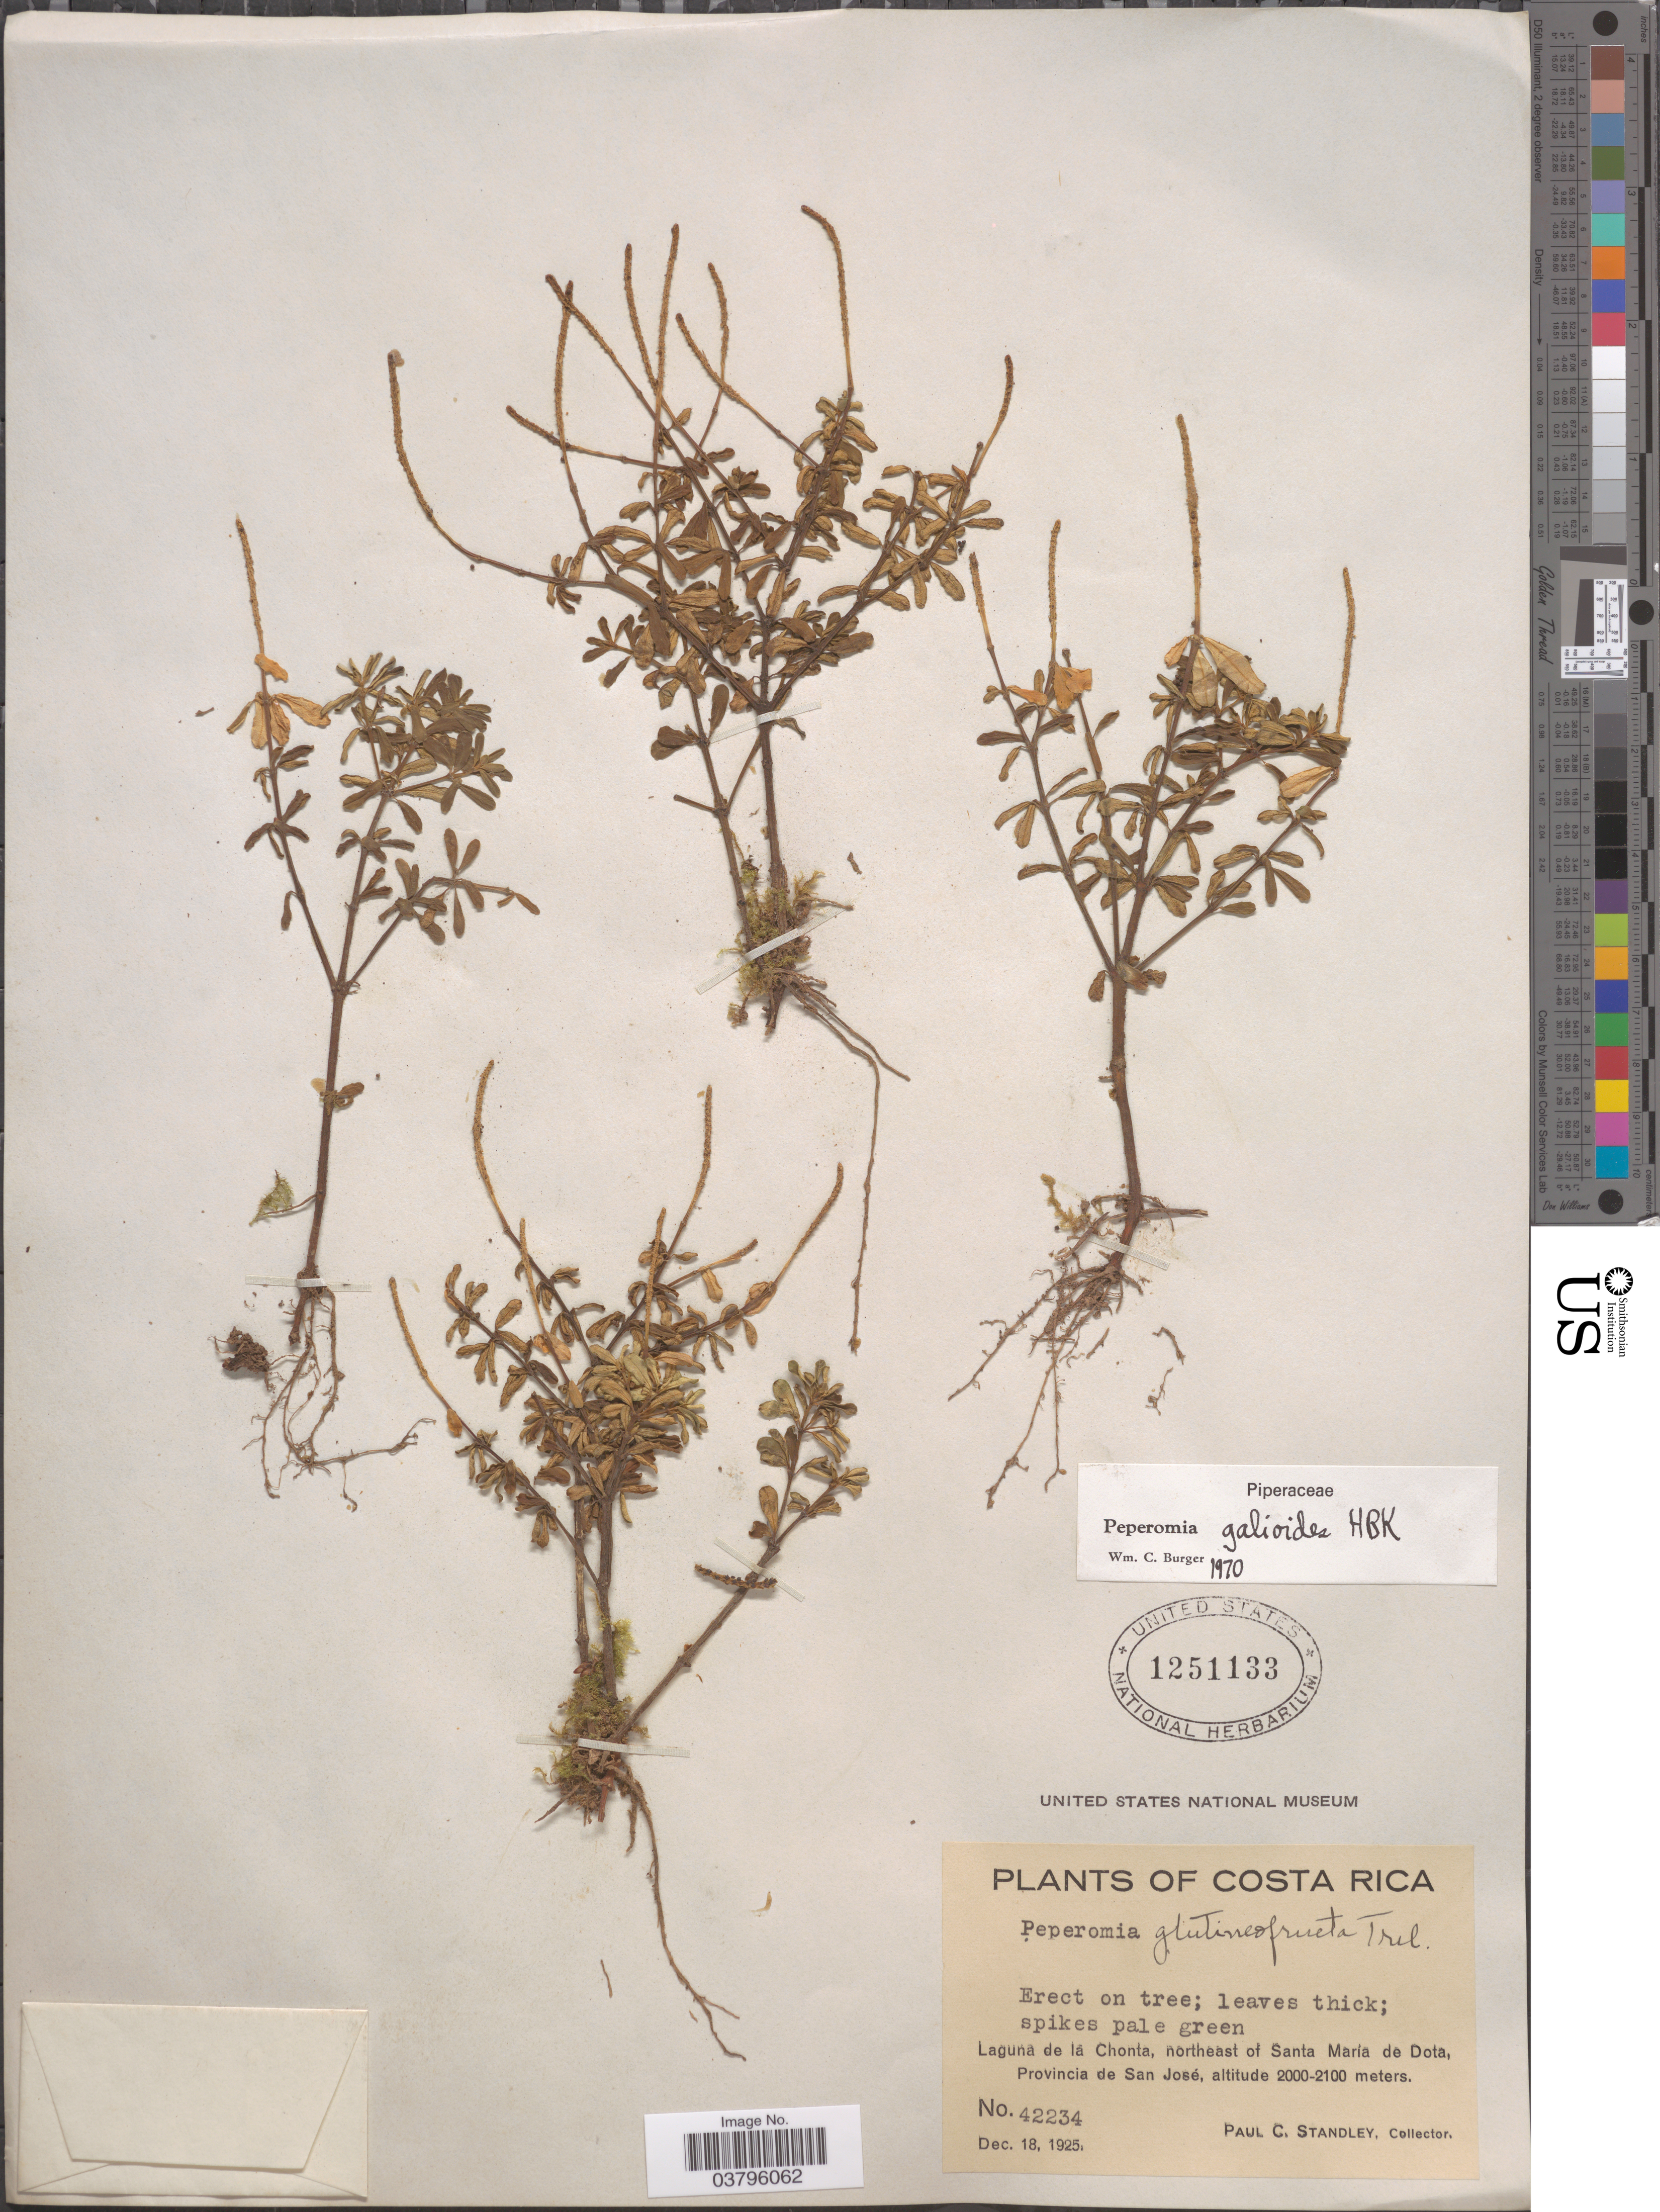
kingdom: Plantae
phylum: Tracheophyta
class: Magnoliopsida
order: Piperales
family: Piperaceae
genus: Peperomia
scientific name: Peperomia leptophylla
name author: Miq.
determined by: Jiménez, José Estaban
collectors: P. C. Standley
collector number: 42234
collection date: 1925-12-18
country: Costa Rica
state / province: San José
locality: Laguna de la Chonta, northeast of Santa María de Dota.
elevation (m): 2000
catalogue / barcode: US 1251133